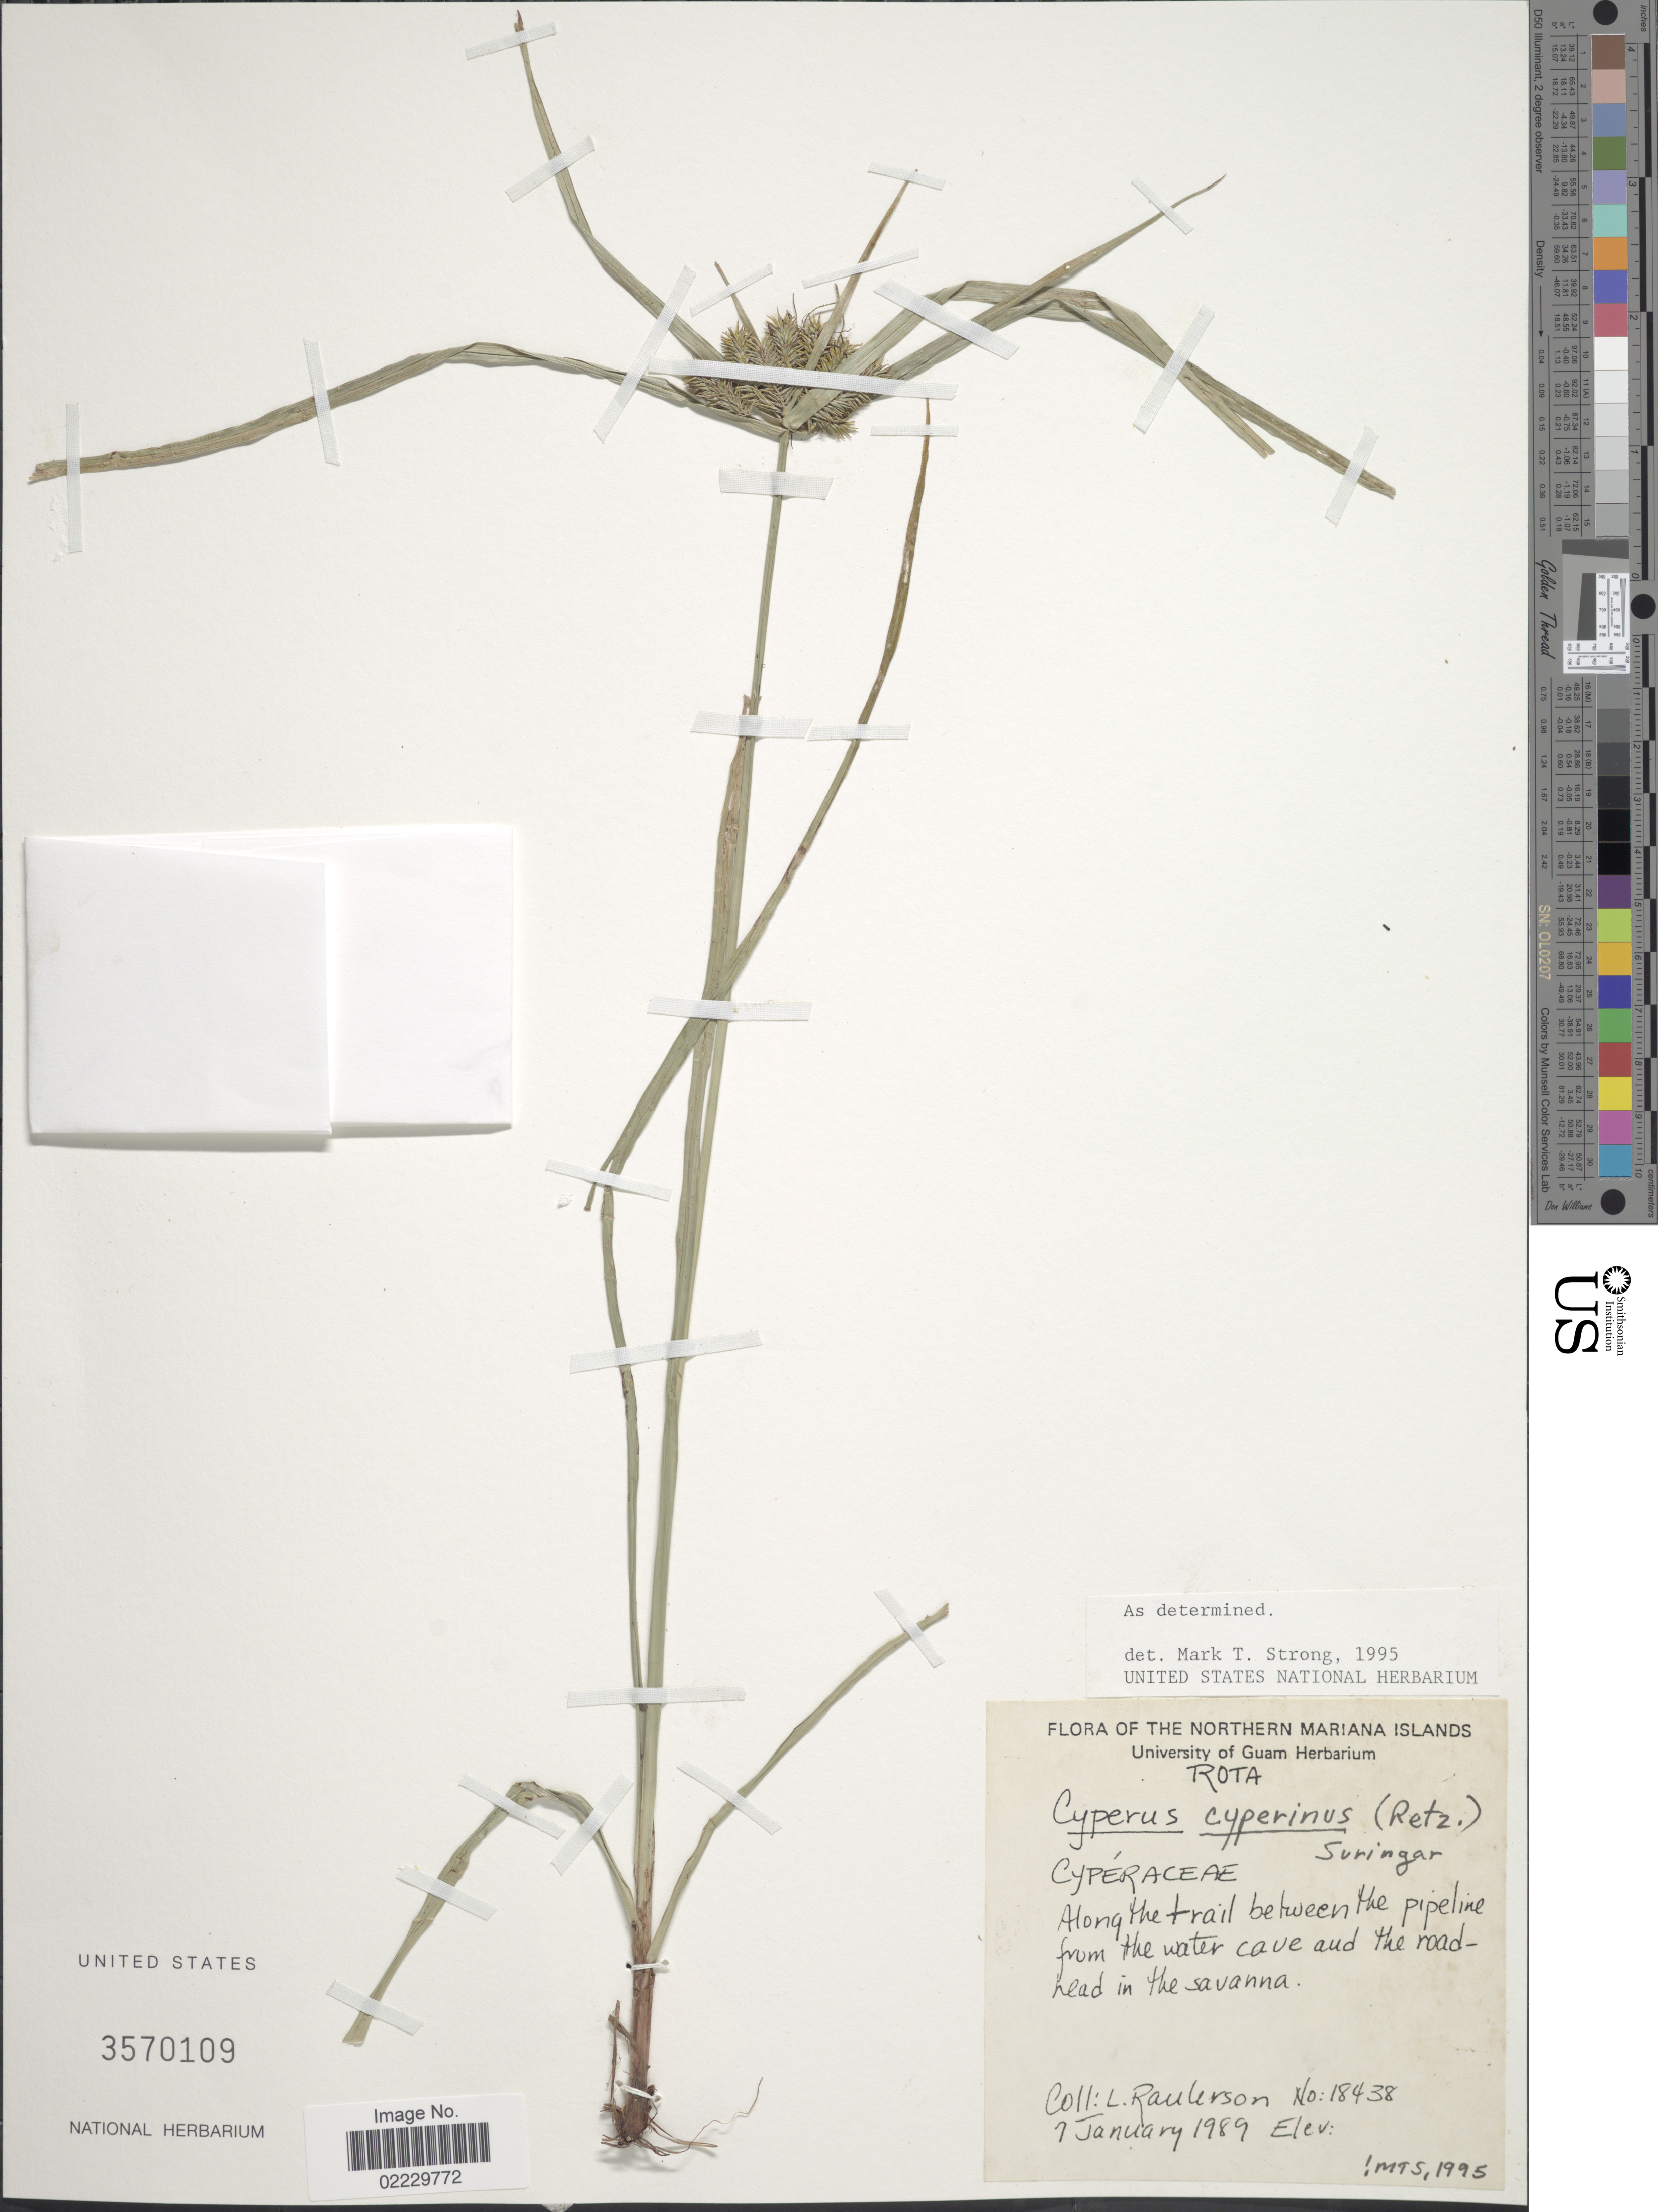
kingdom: Plantae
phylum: Tracheophyta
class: Liliopsida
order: Poales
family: Cyperaceae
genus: Cyperus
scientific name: Cyperus cyperinus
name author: (Retz.) Valck. Sur.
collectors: L. Raulerson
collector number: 18438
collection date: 1989-01-07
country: Northern Mariana Islands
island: Rota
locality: Rota, along trail between the pipeline from the water cave and the road head in the savanna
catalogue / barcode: US 3570109